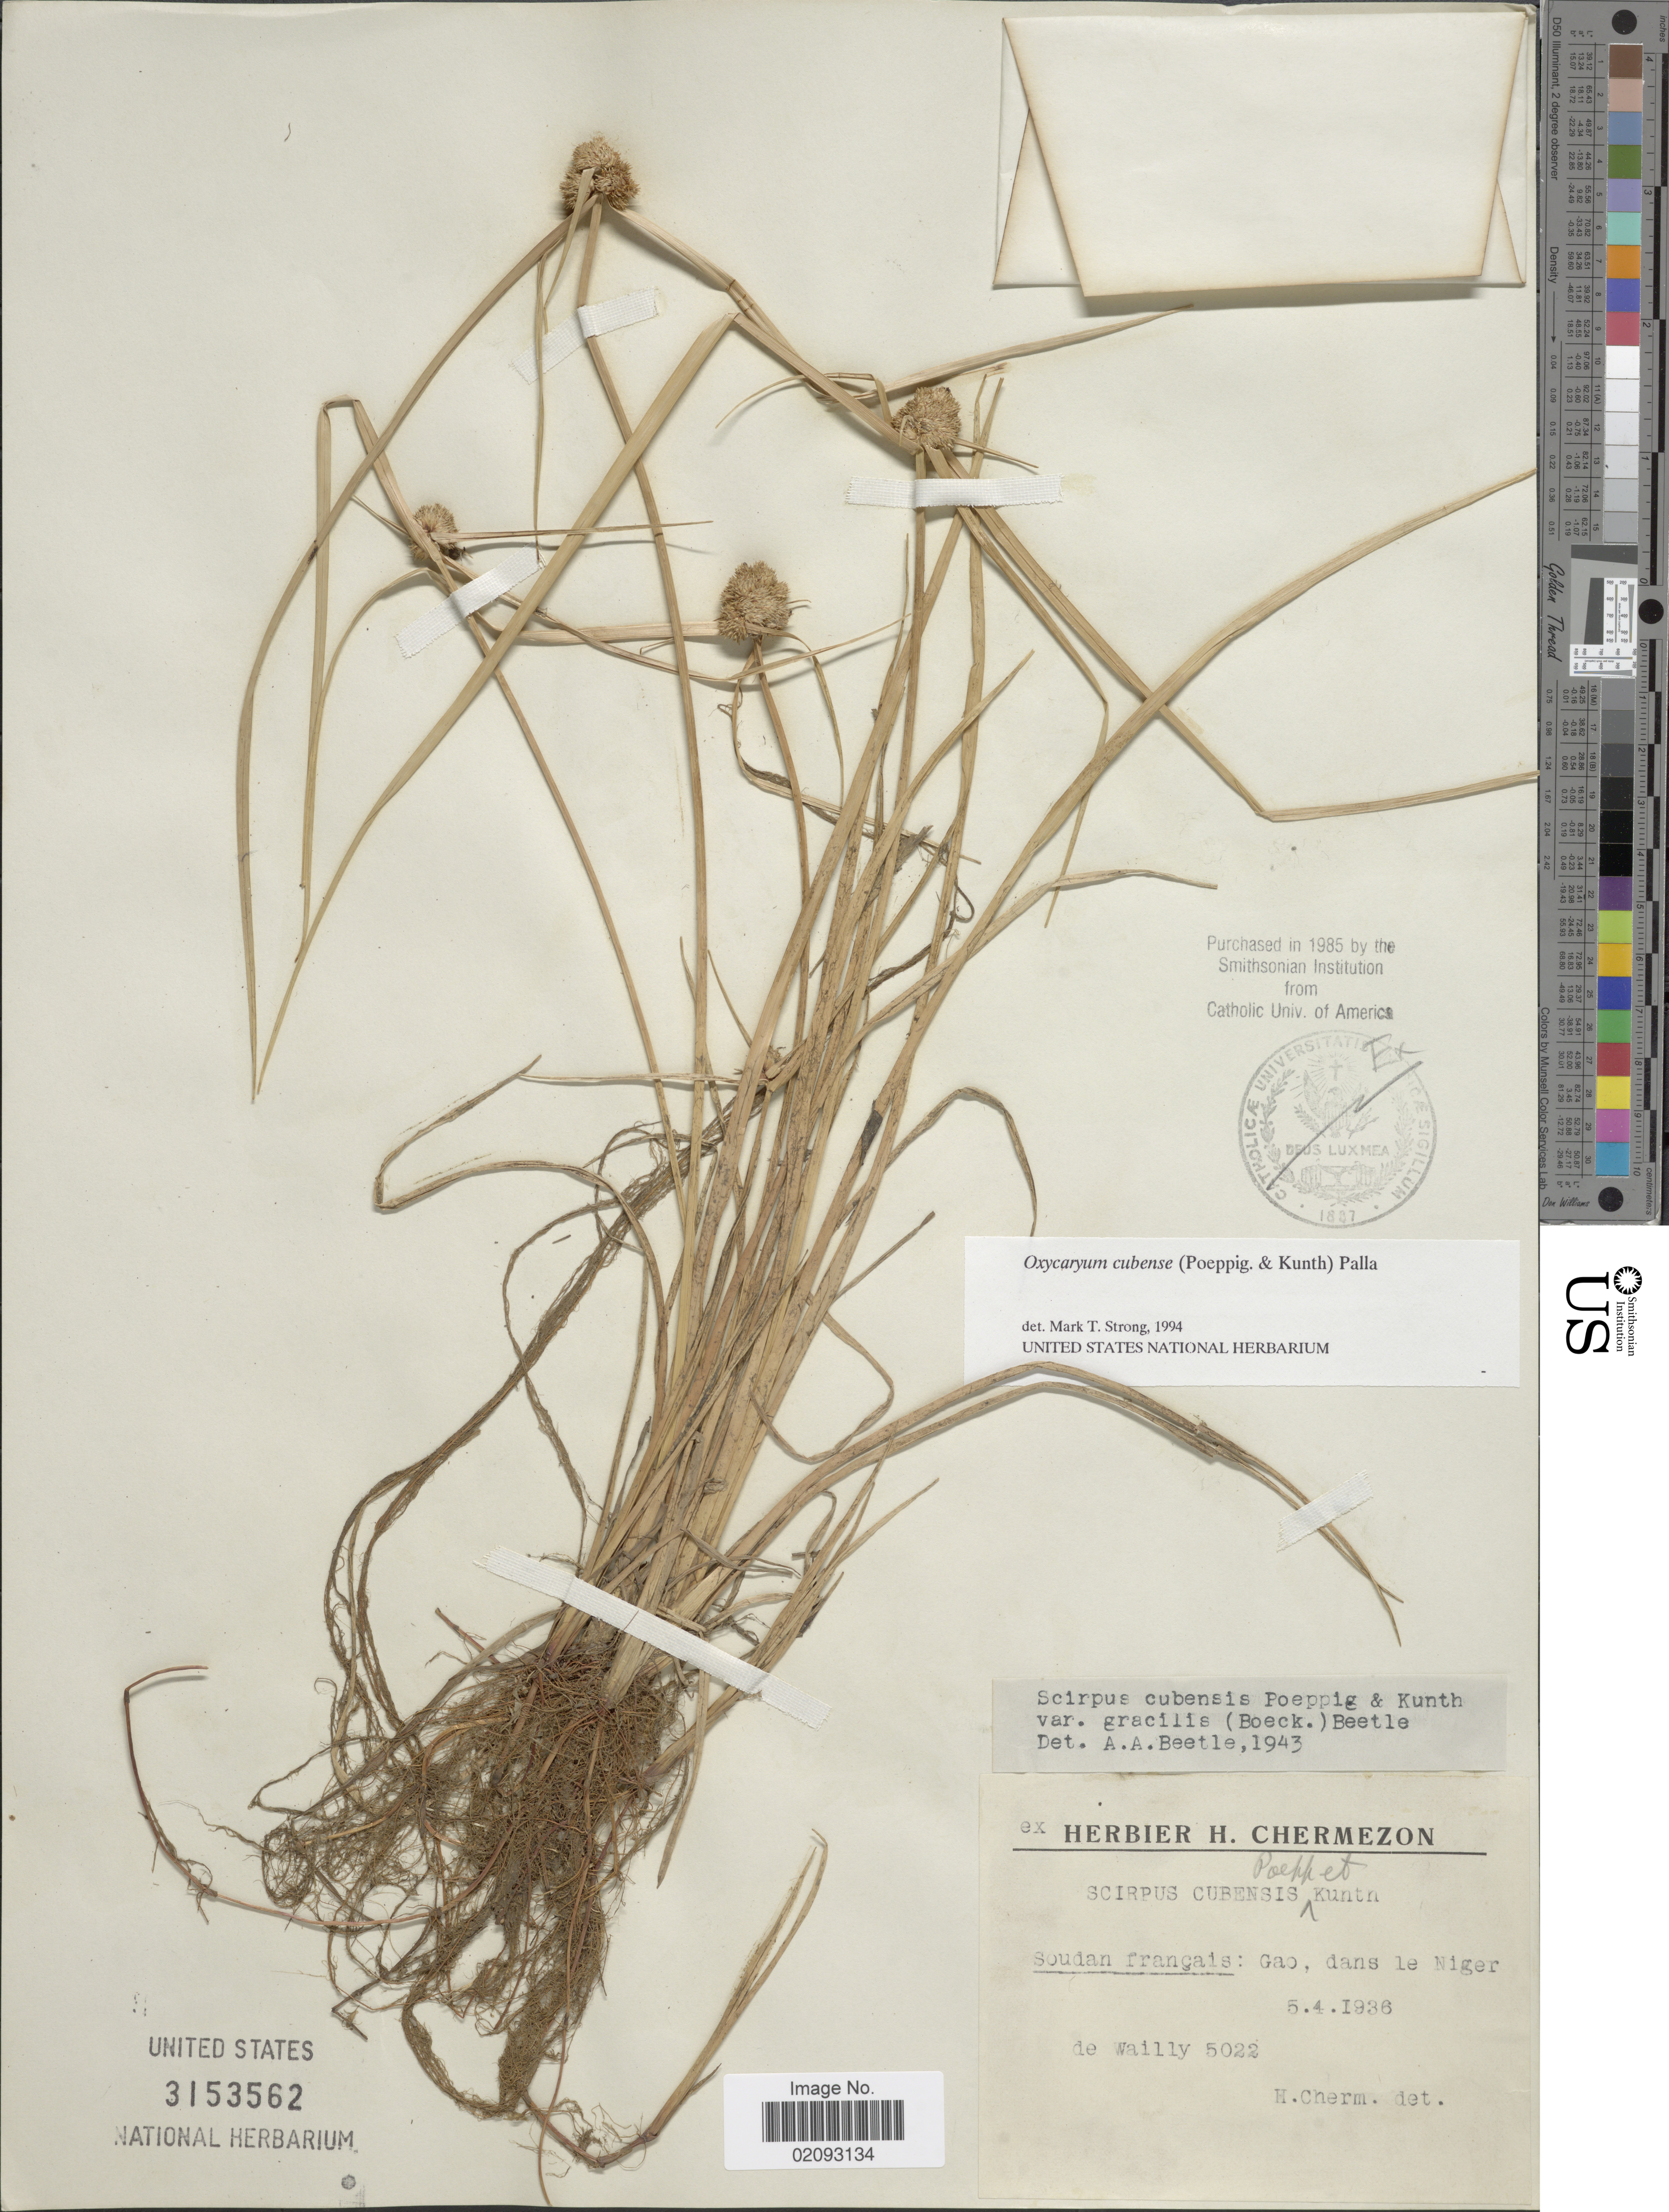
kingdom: Plantae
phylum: Tracheophyta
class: Liliopsida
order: Poales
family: Cyperaceae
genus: Cyperus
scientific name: Cyperus blepharoleptos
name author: Steud.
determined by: Strong, Mark T., (BOT), Smithsonian Institution - National Museum of Natural History (UNITED STATES)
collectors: de Wailly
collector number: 5022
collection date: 1936-04-05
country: Mali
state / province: Gao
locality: Soudan français: Gao, dans le Niger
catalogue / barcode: US 3153562